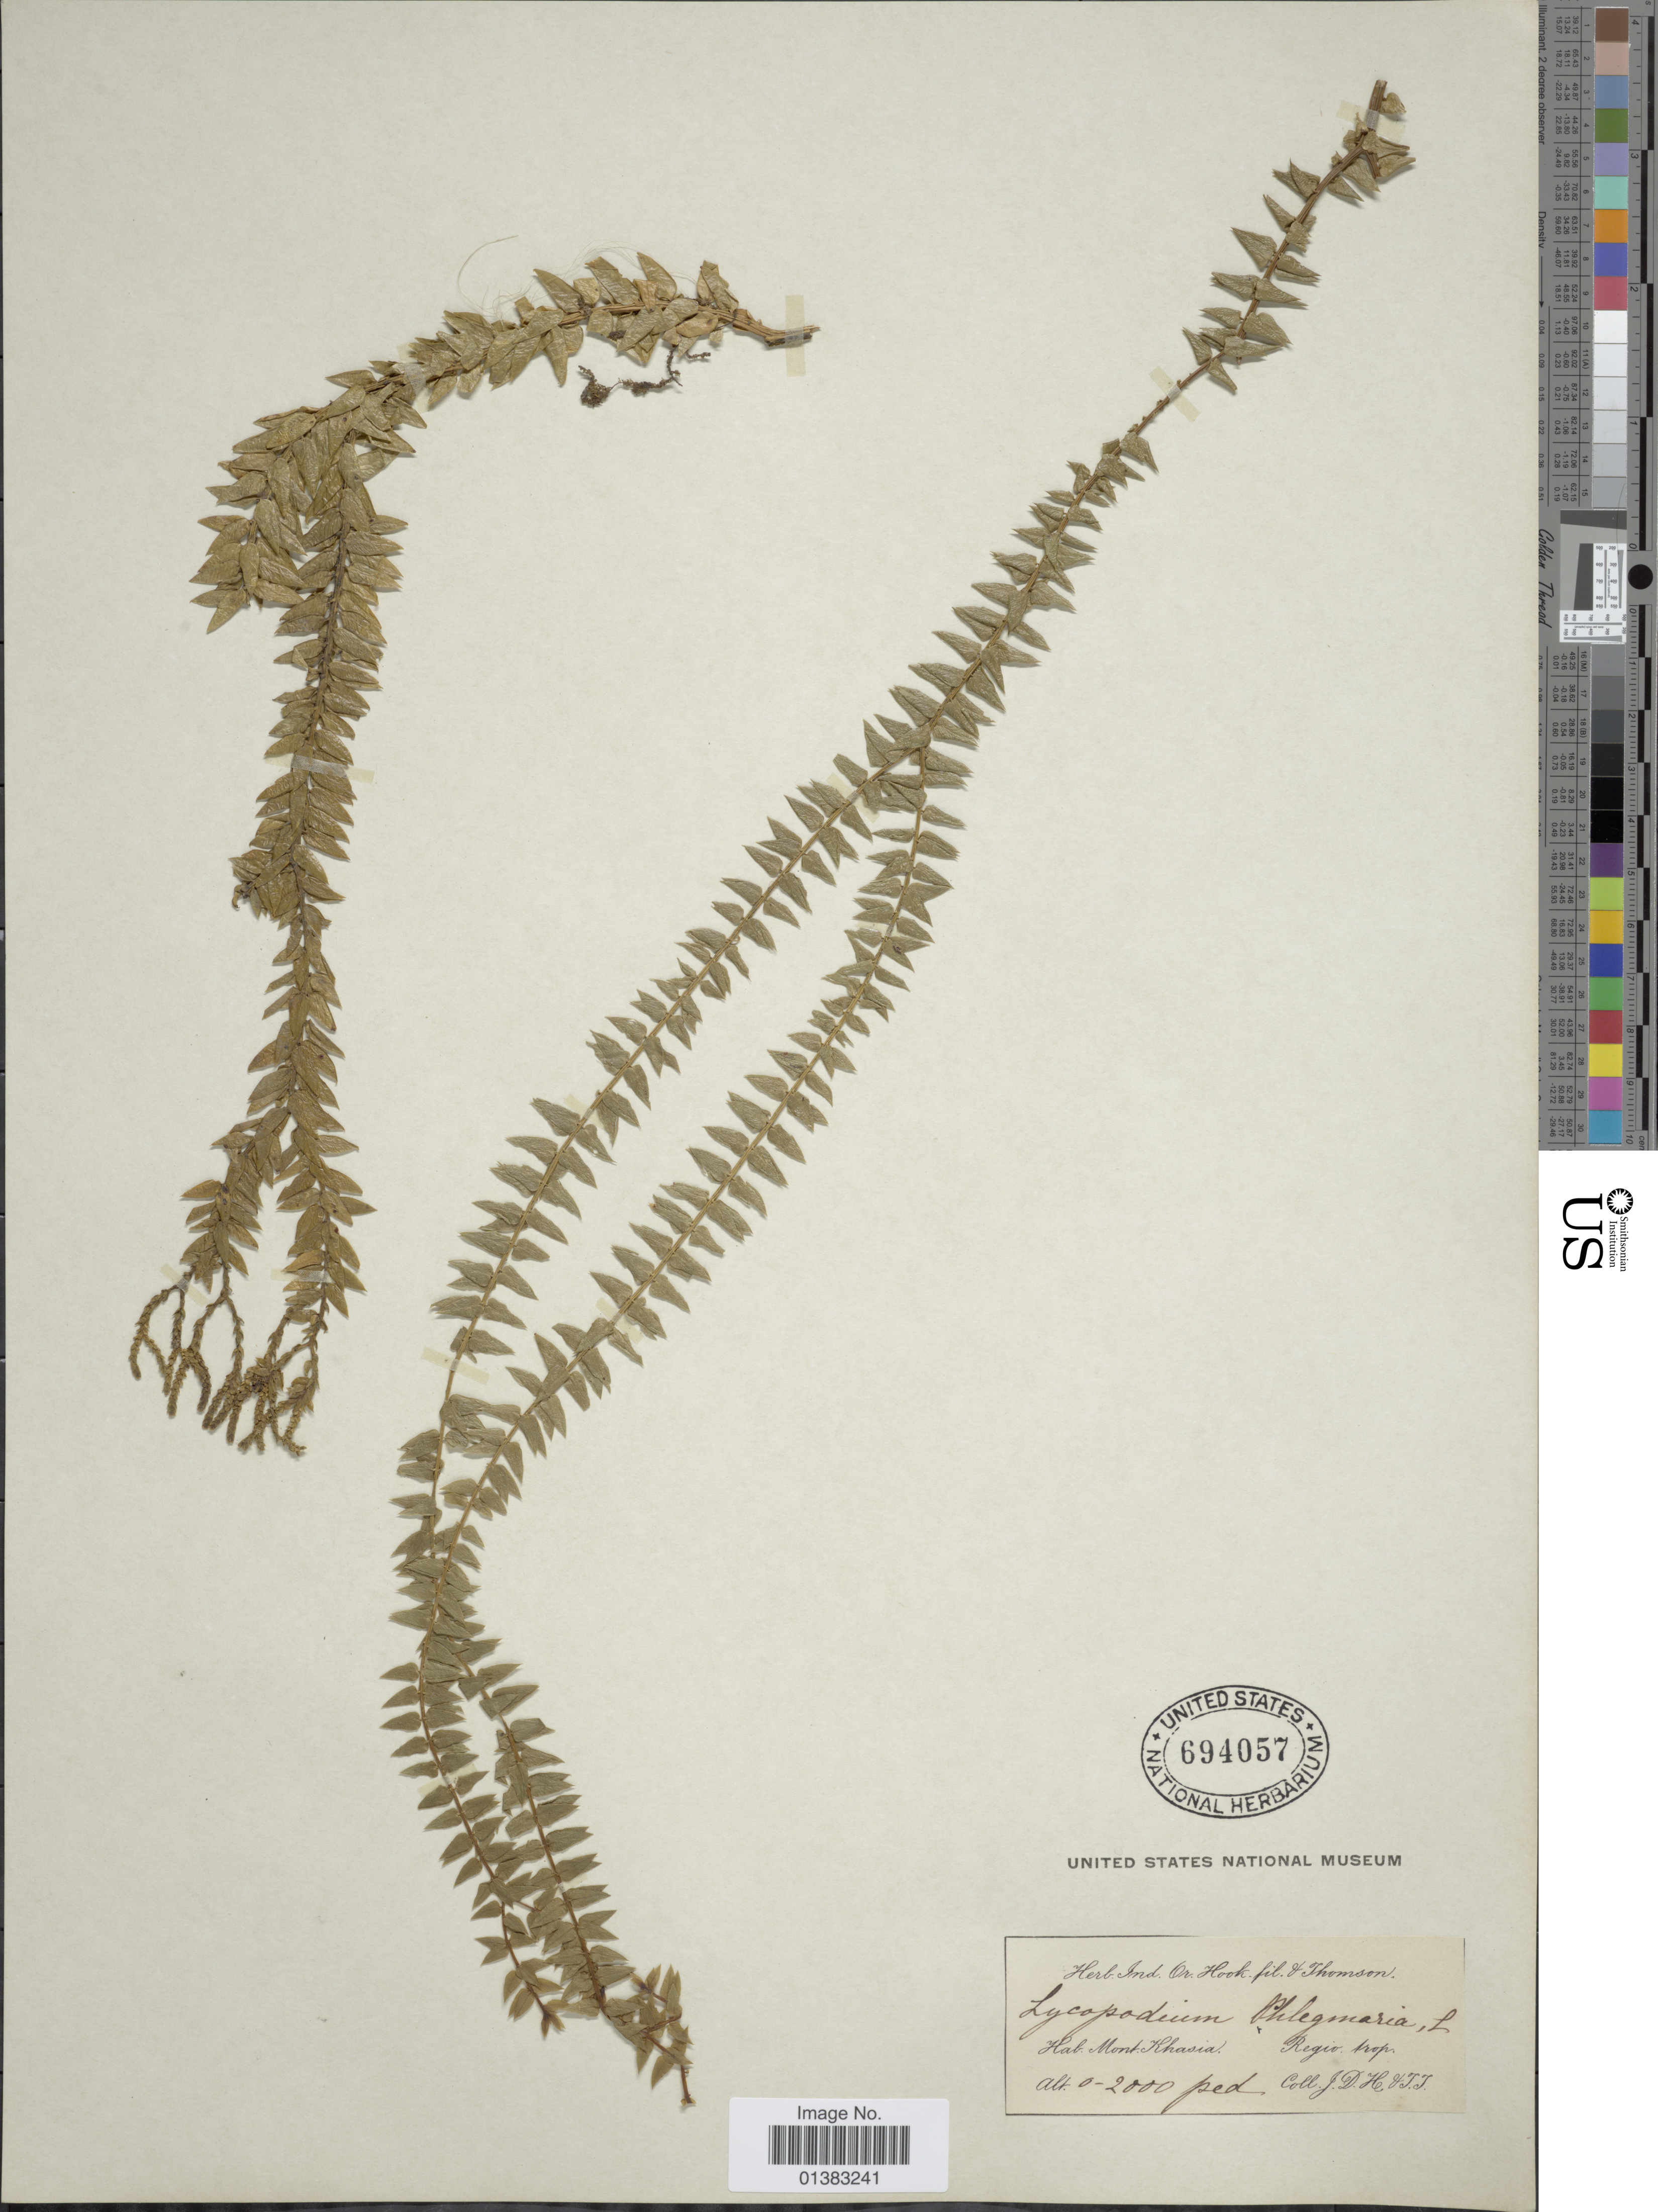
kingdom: Plantae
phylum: Tracheophyta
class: Lycopodiopsida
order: Lycopodiales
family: Lycopodiaceae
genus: Phlegmariurus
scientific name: Phlegmariurus phlegmaria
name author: (L.) Holub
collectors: J. D. Hooker & T. Thomson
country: India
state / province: meghalaya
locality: Mont Khasia, Regio trop.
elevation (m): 0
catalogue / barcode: US 694057